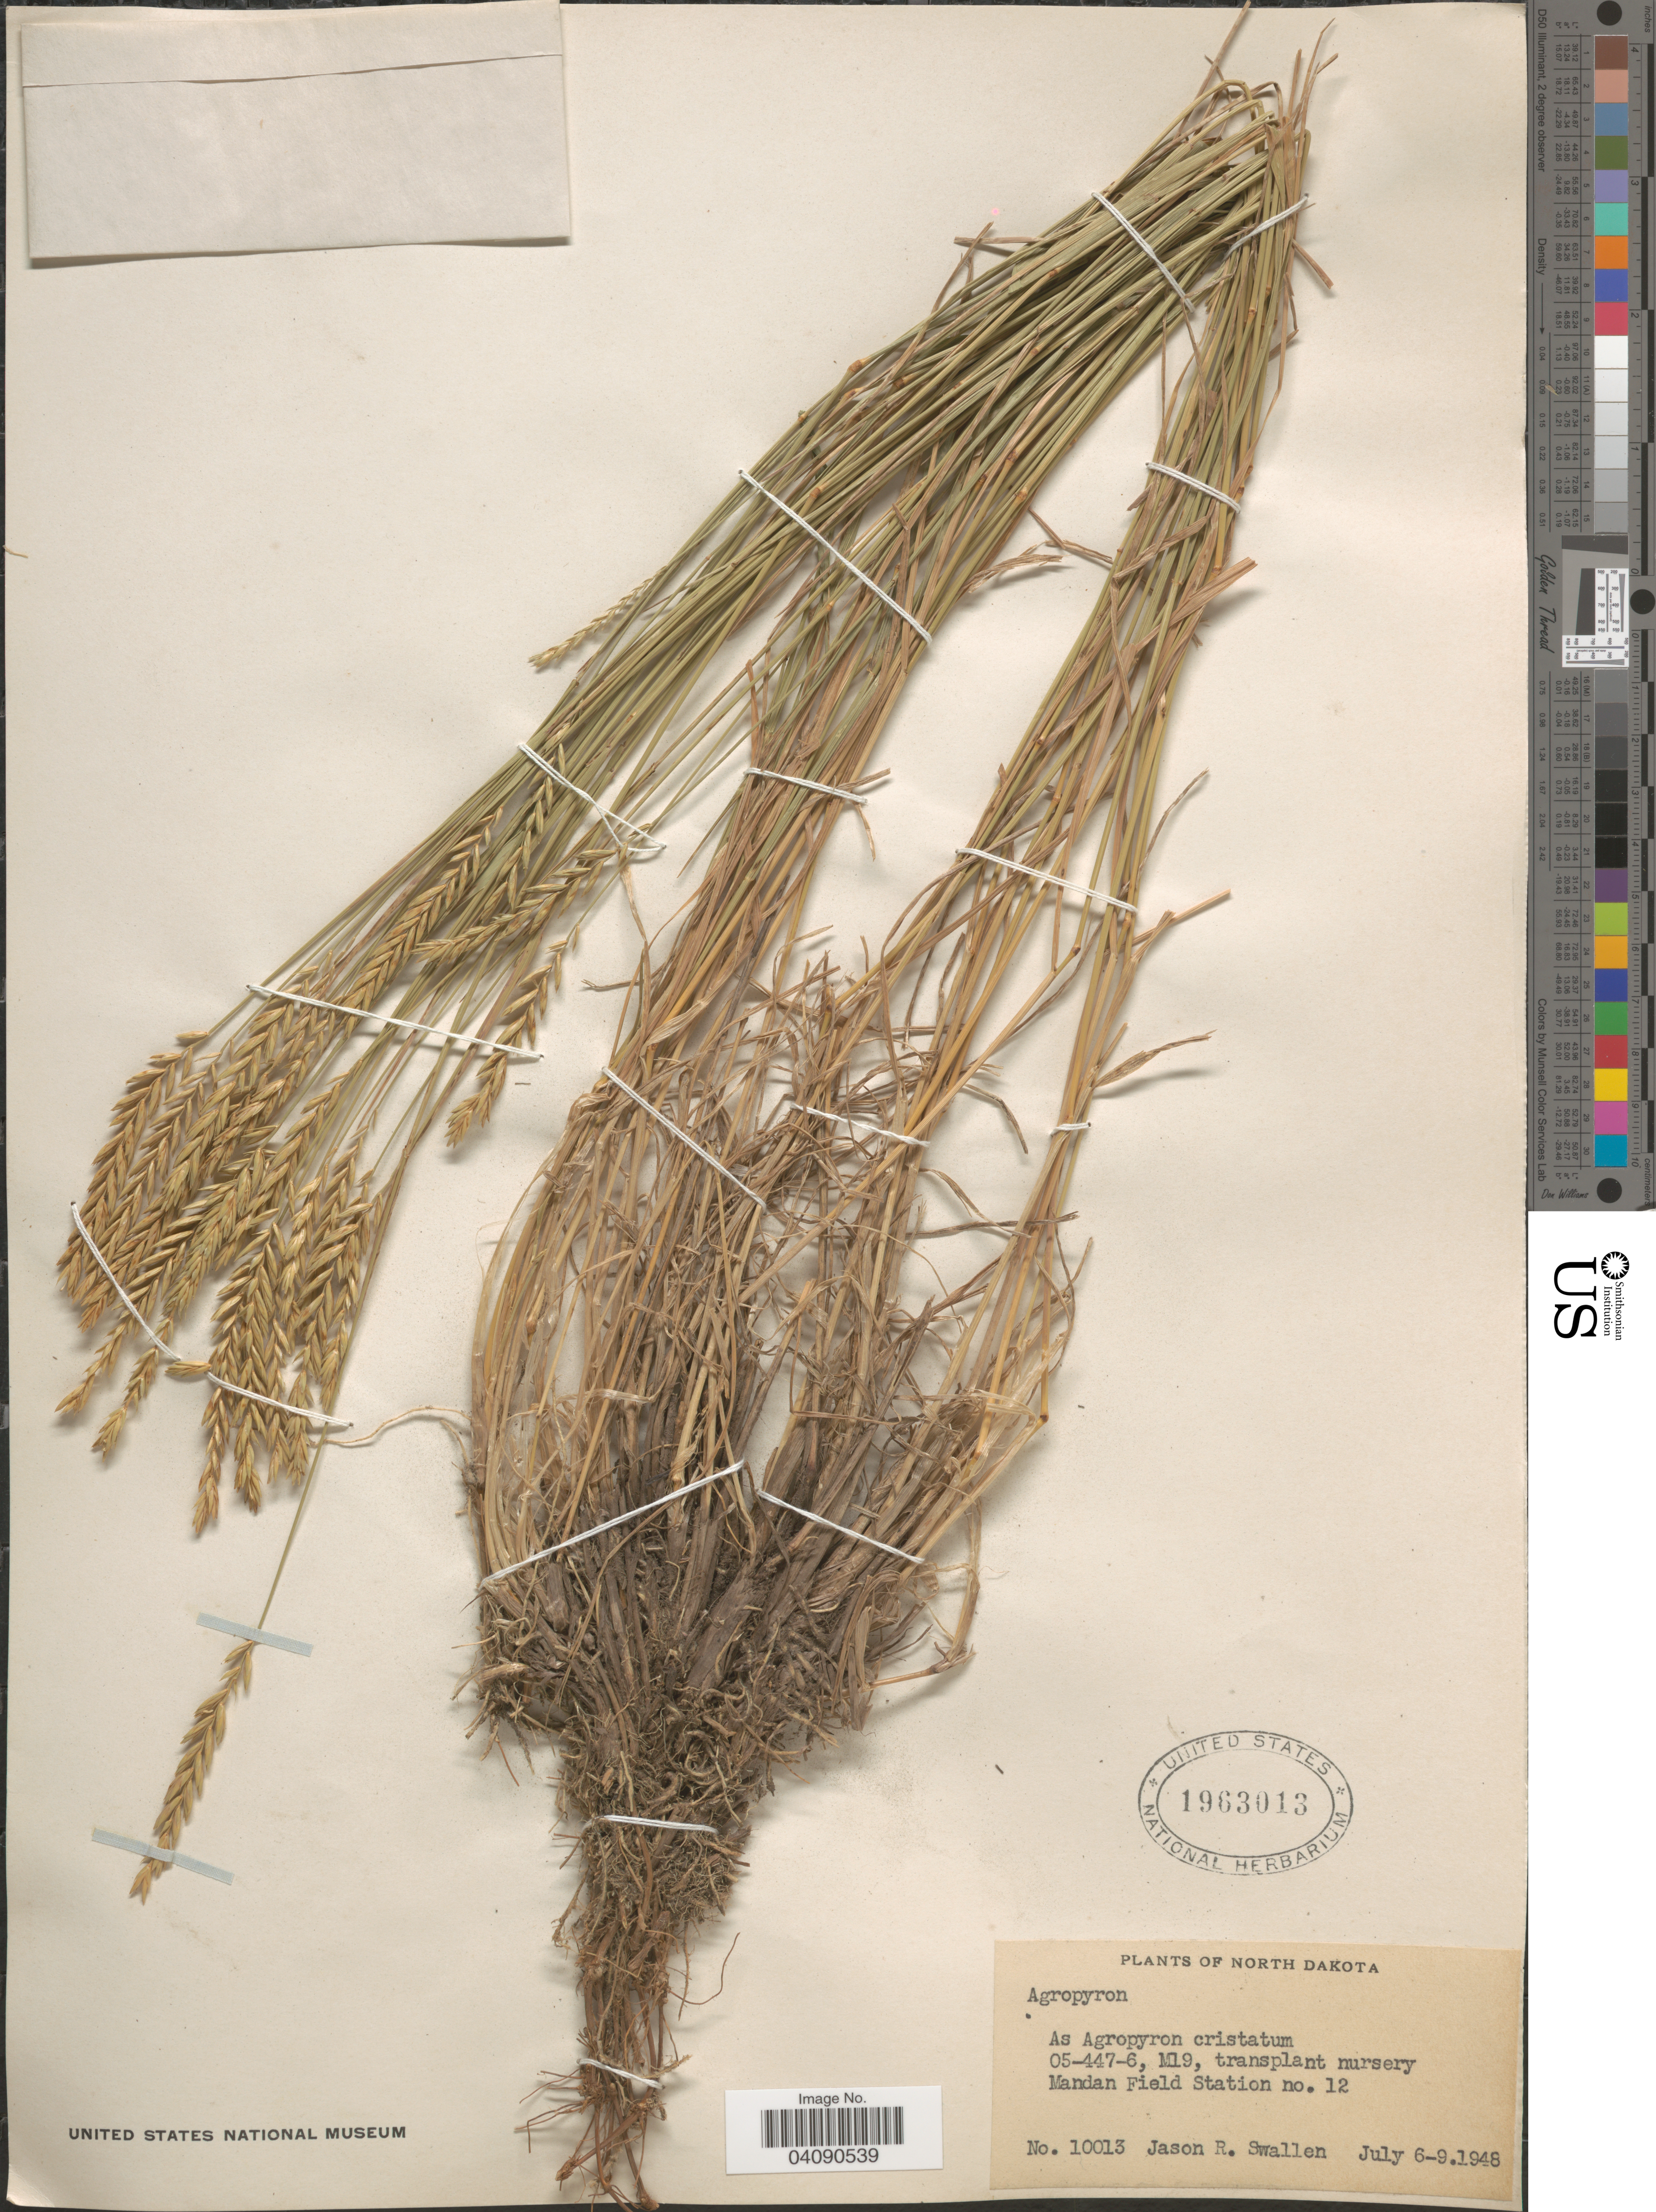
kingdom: Plantae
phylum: Tracheophyta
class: Liliopsida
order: Poales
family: Poaceae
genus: Agropyron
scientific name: Agropyron sp.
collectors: J. R. Swallen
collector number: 10013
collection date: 1948-07-06/1948-07-09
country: United States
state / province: North Dakota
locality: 05-447-6, M19, transplant nursery. Mandan Field Station no. 12.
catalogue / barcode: US 1963013